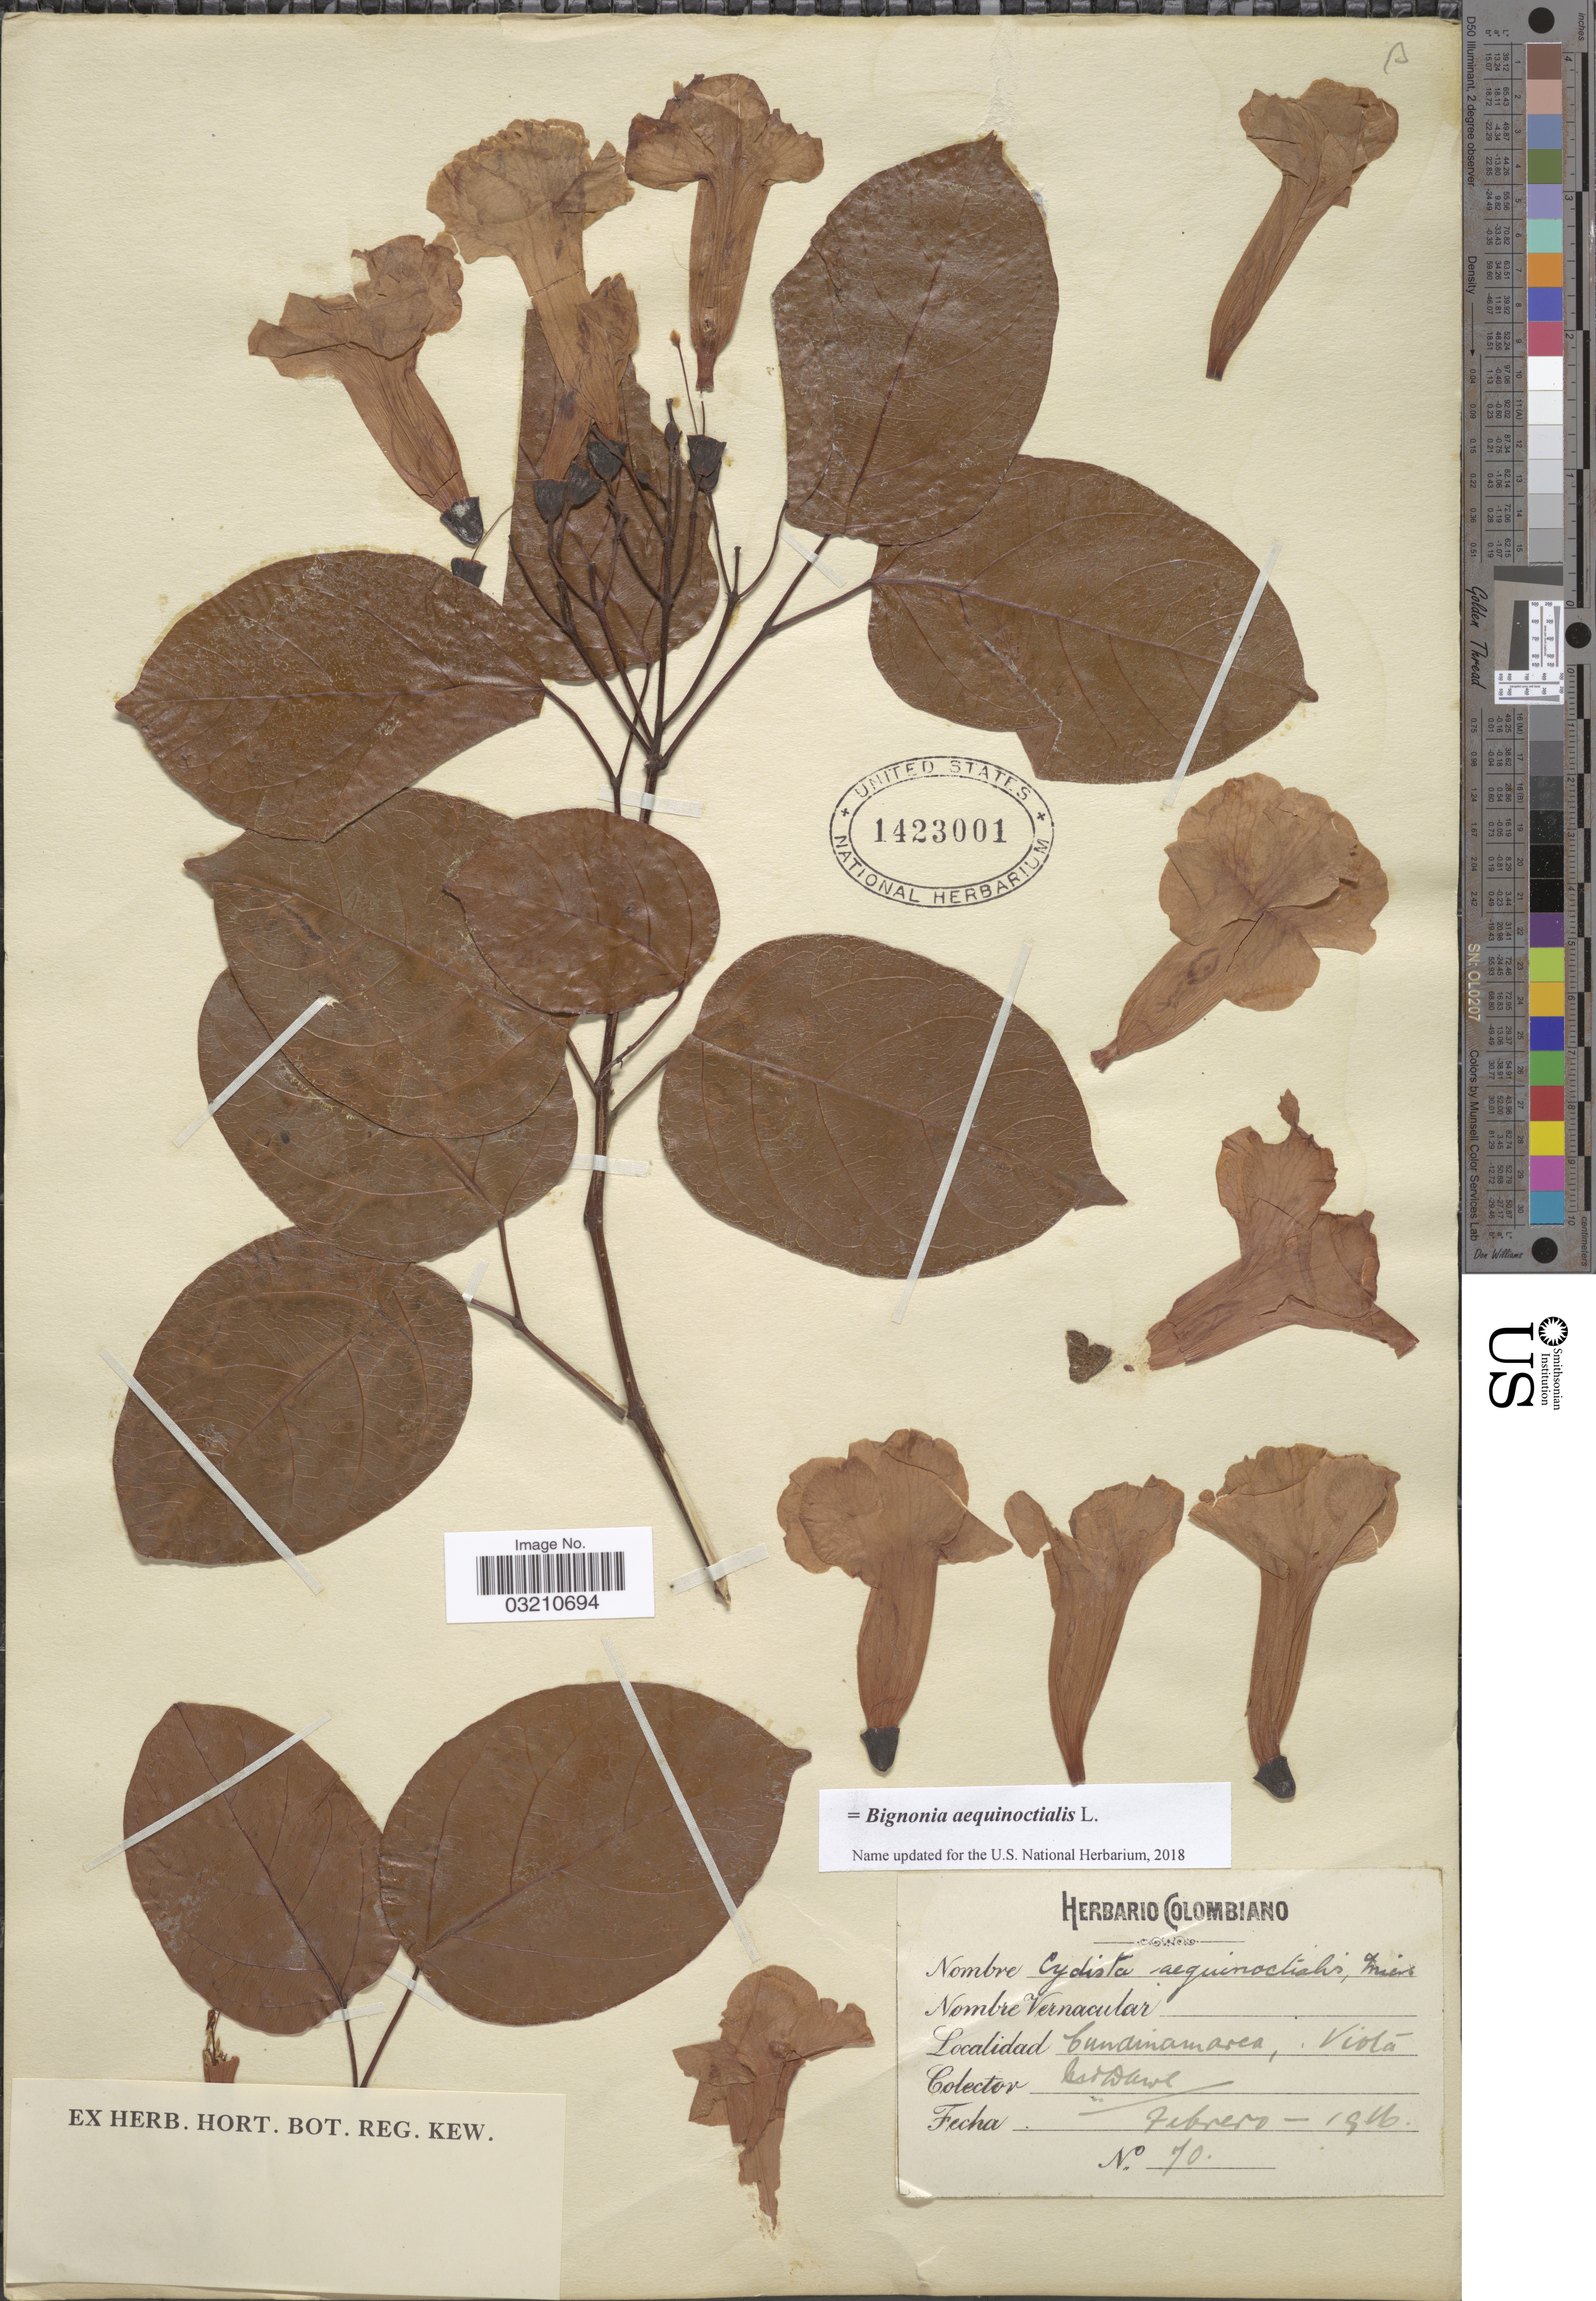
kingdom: Plantae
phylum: Tracheophyta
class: Magnoliopsida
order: Lamiales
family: Bignoniaceae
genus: Bignonia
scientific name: Bignonia aequinoctialis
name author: L.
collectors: M. T. Dawe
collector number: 70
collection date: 1916-02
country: Colombia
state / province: Cundinamarca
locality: Viotá.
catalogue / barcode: US 1423001